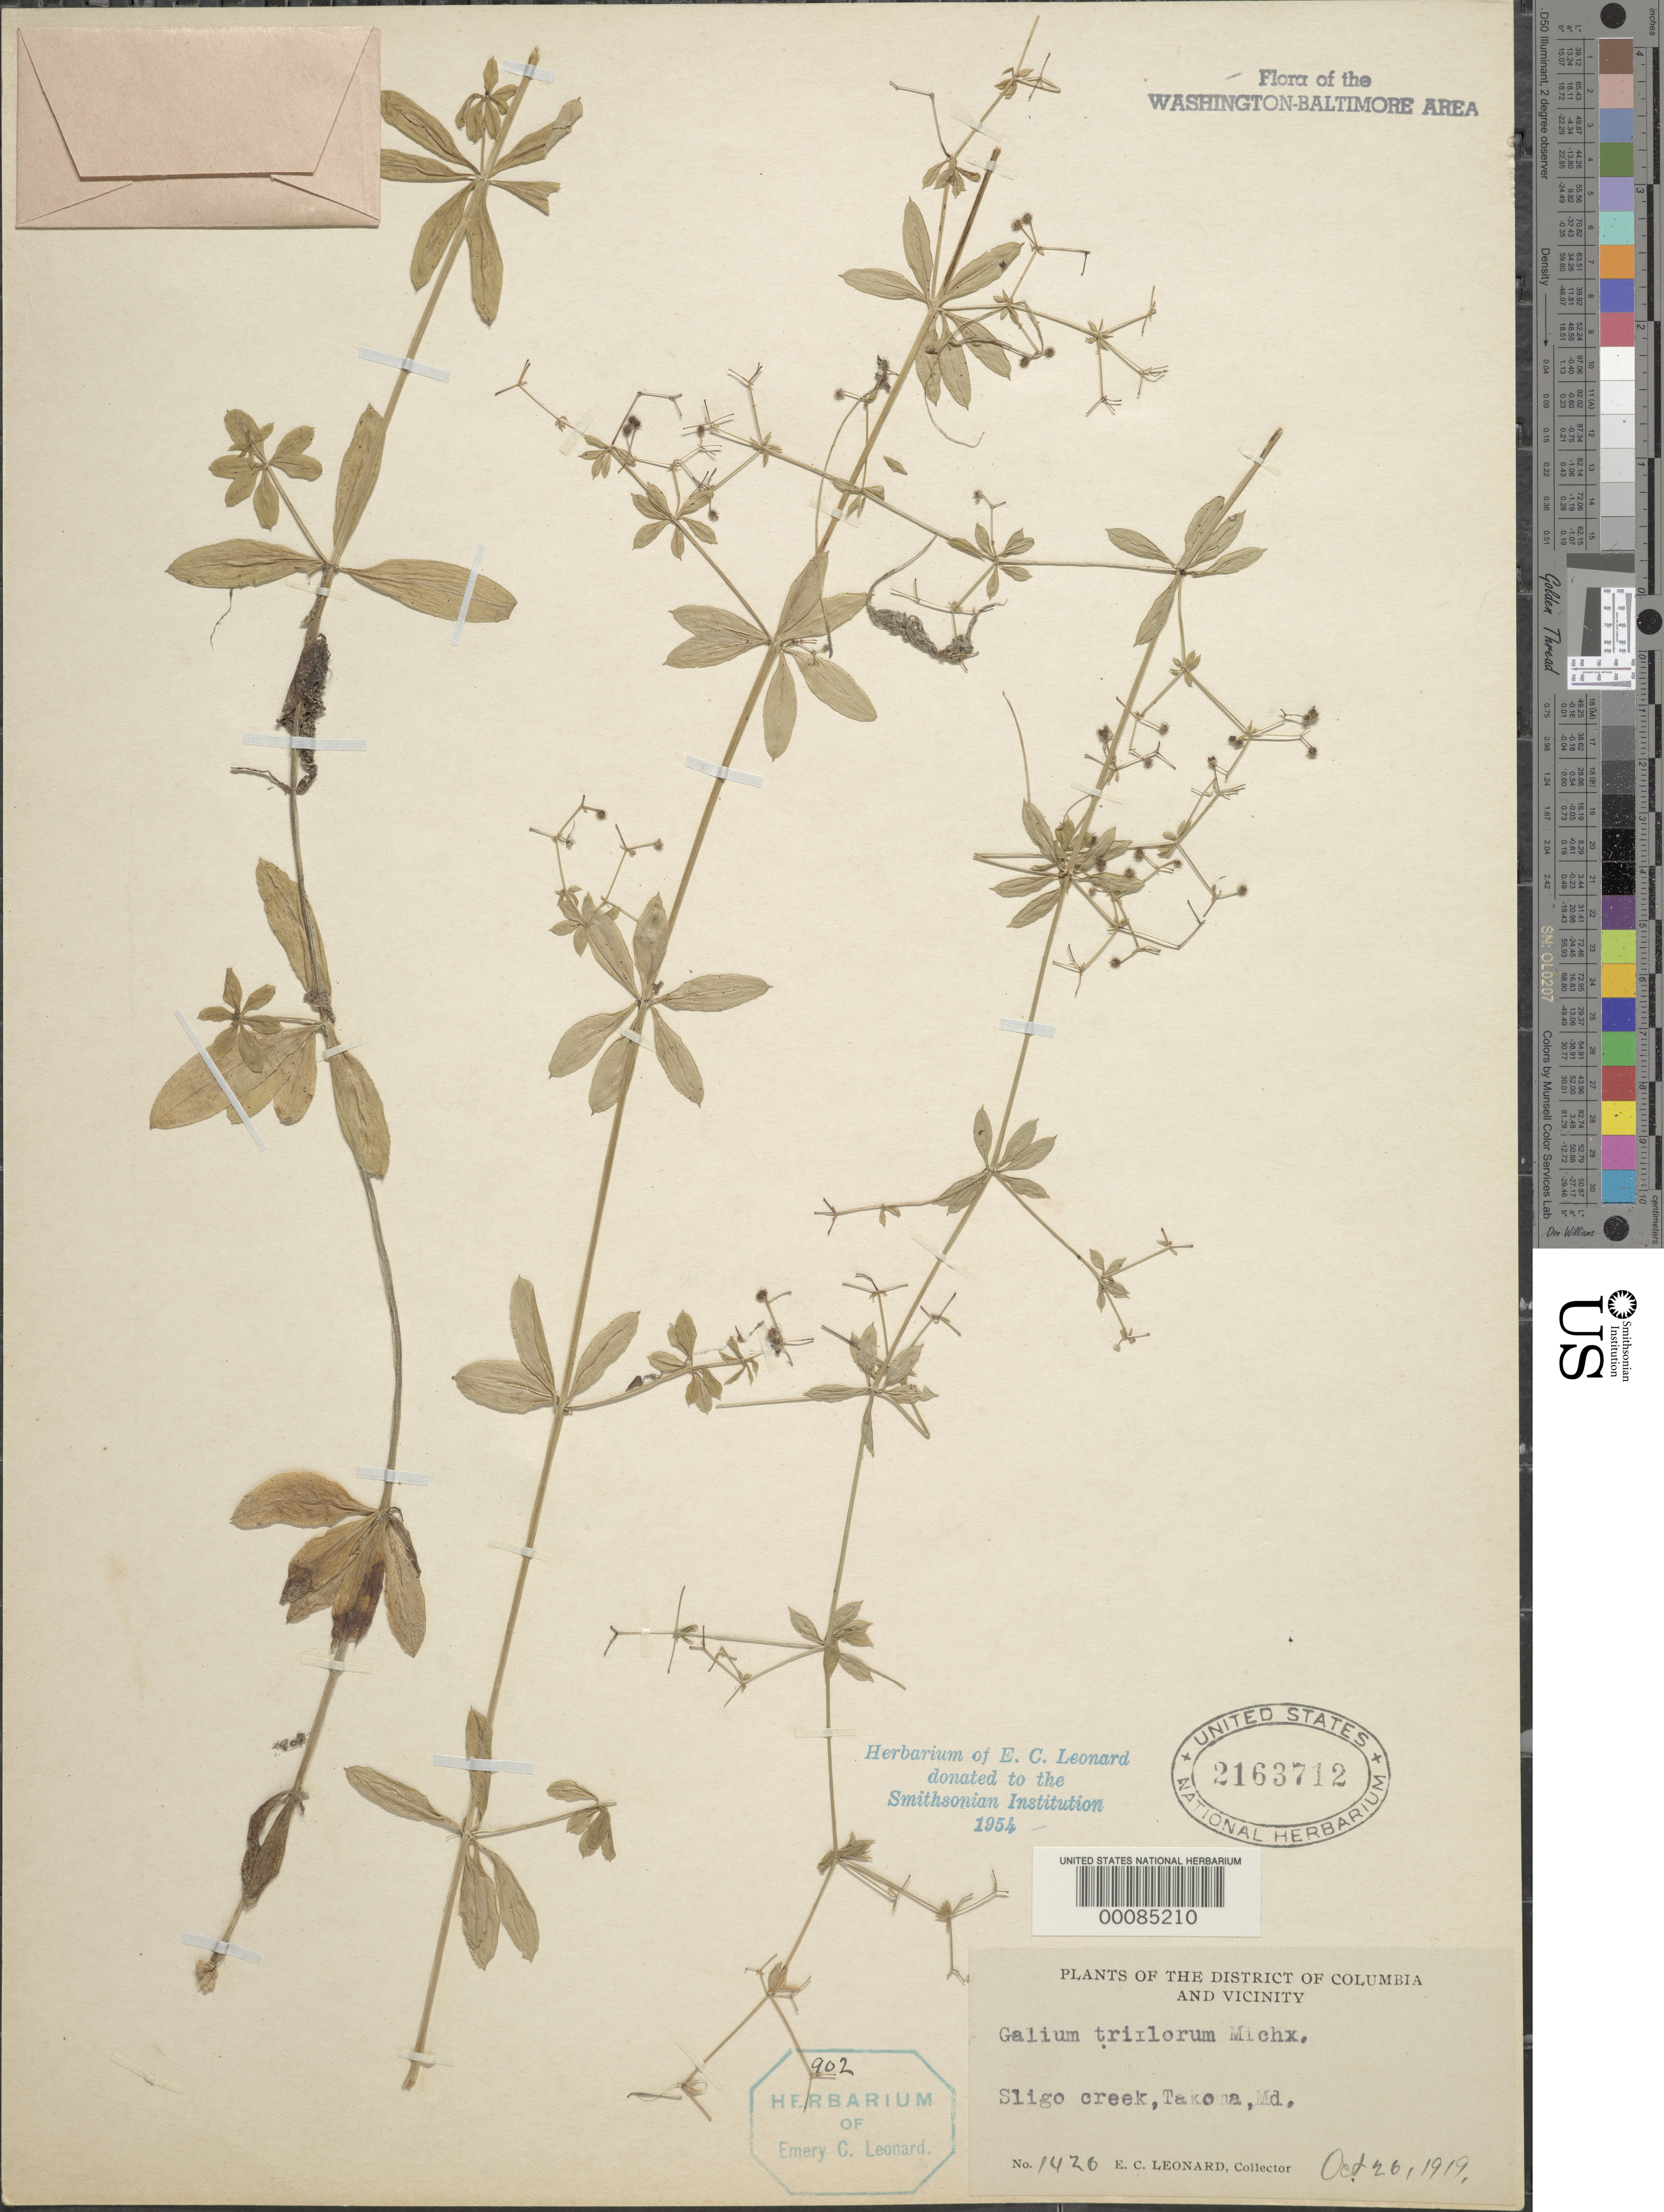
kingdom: Plantae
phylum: Tracheophyta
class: Magnoliopsida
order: Gentianales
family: Rubiaceae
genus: Galium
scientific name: Galium triflorum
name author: Michx.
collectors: E. C. Leonard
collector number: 1420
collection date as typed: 26 Oct 1919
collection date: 1919-10-26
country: United States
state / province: Maryland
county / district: Montgomery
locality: Sligo Creek, Takoma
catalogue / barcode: US 2163712